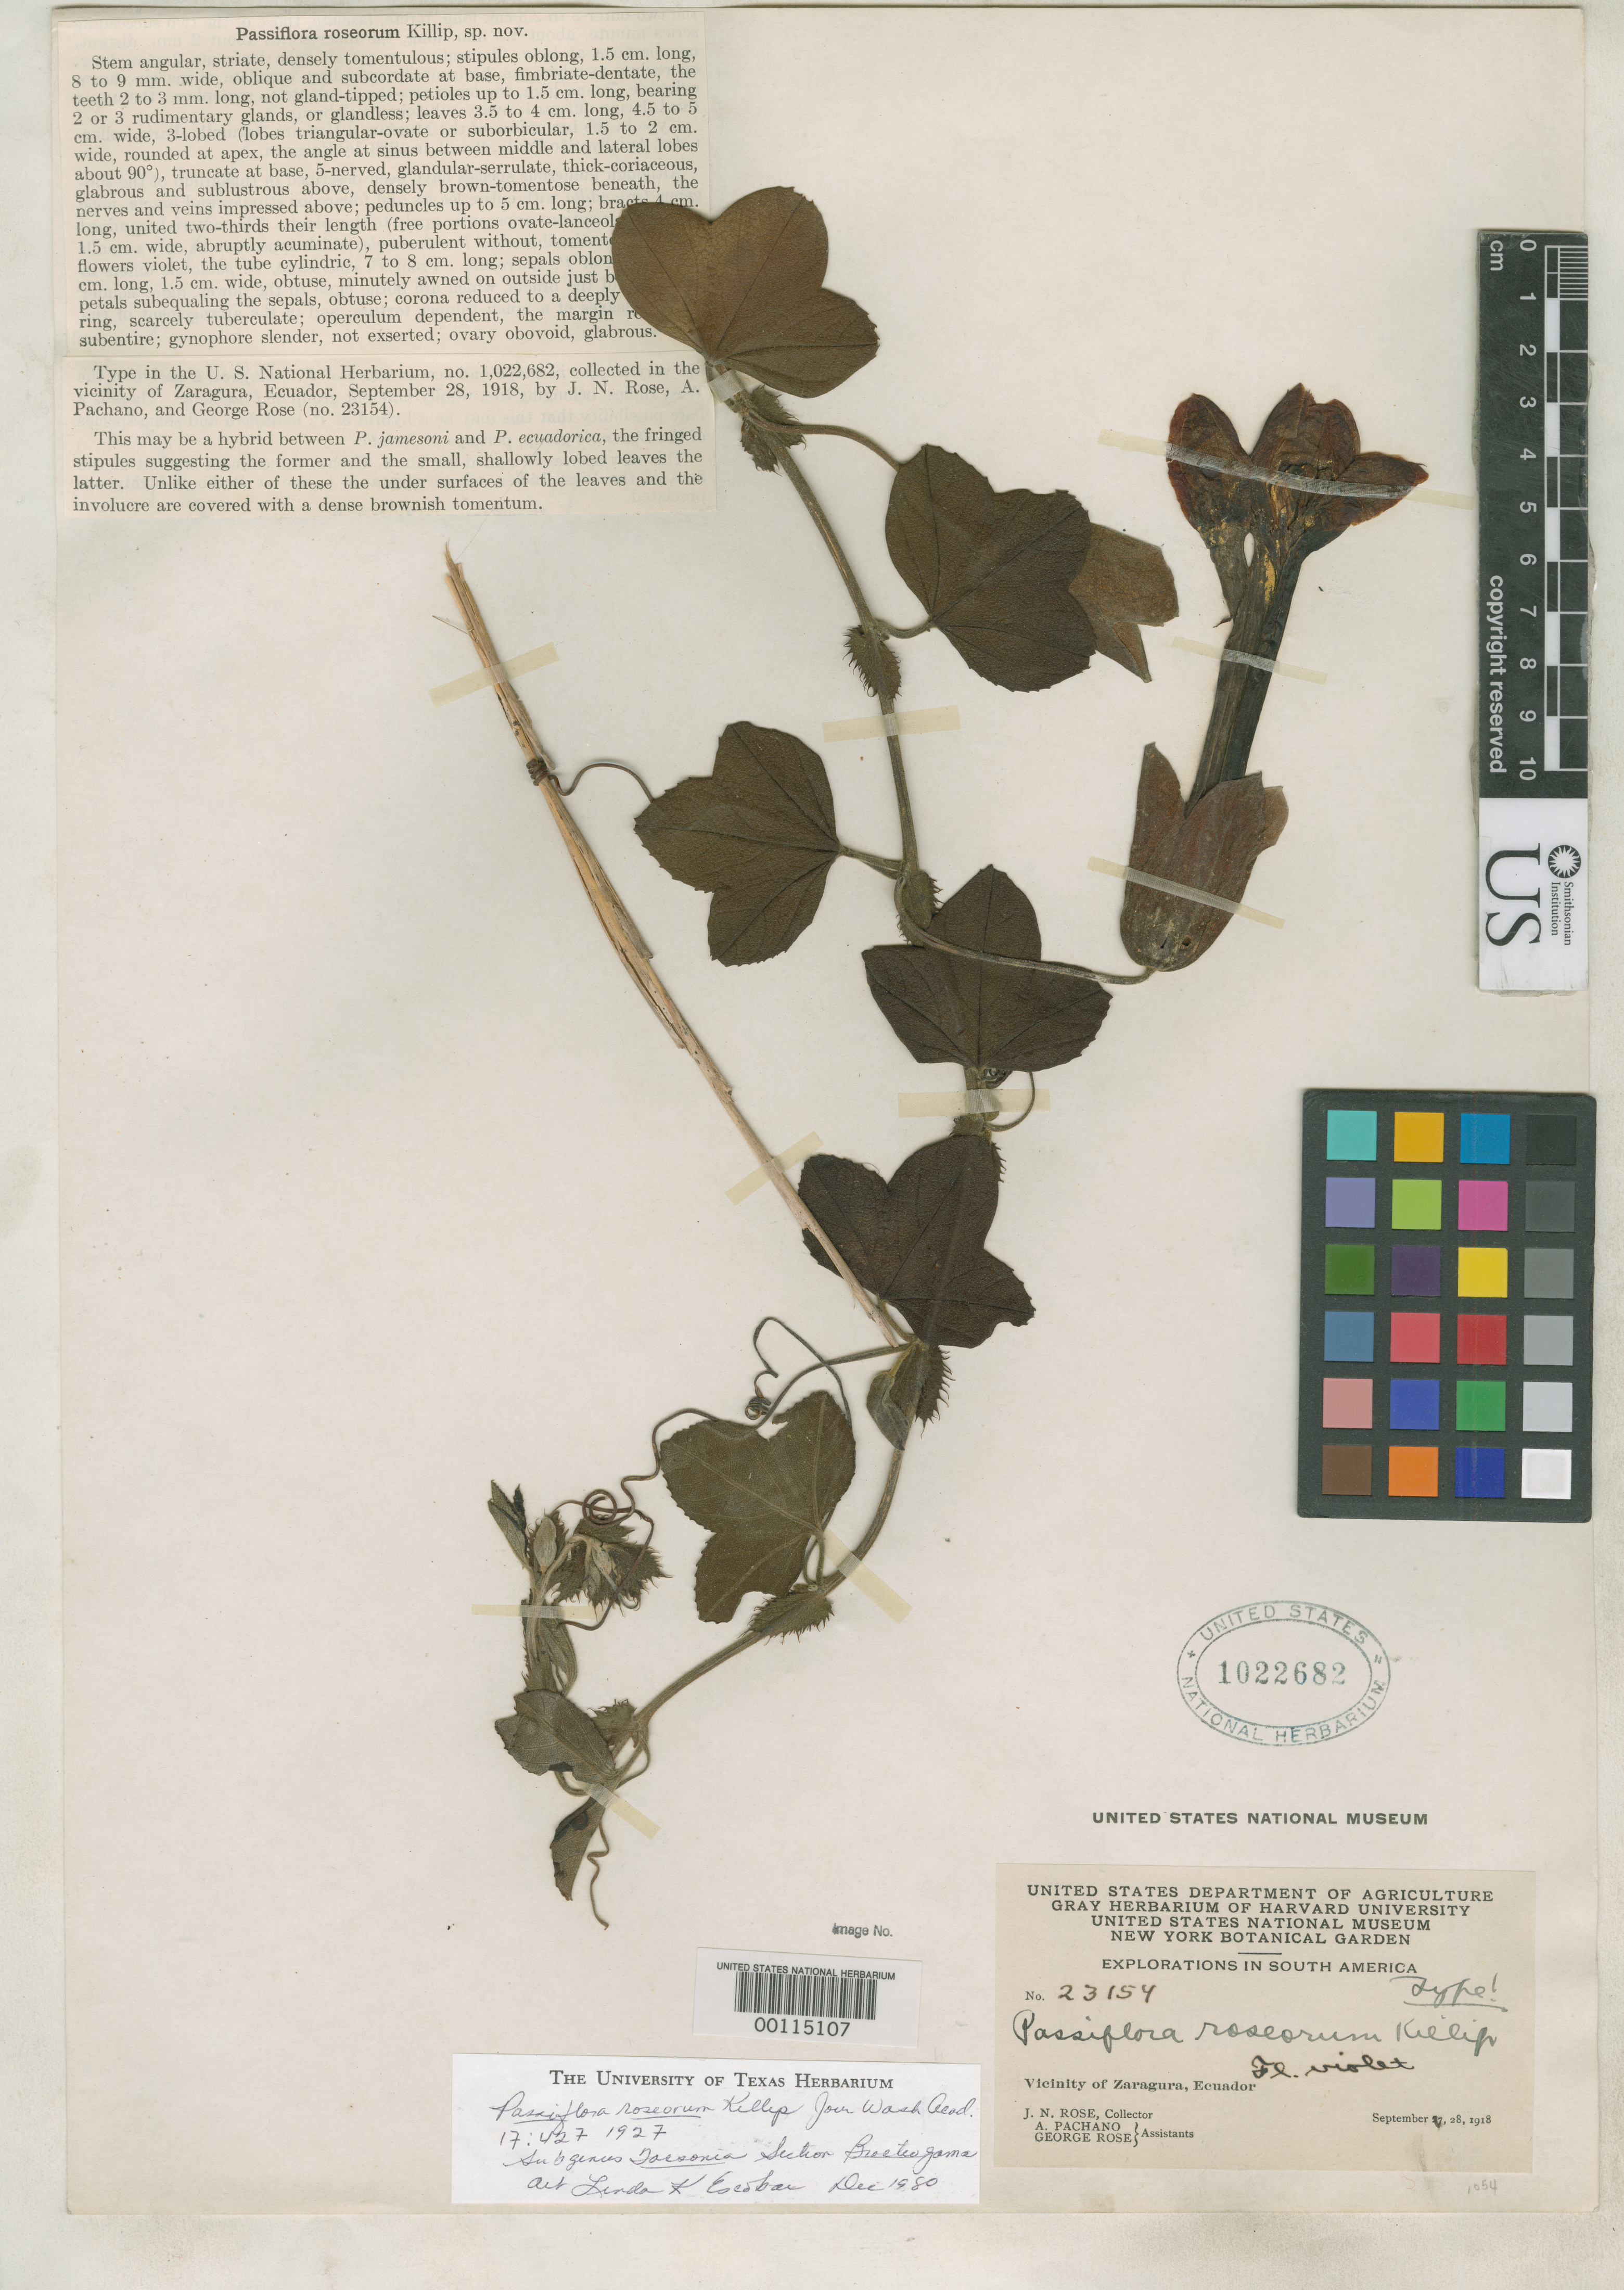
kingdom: Plantae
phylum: Tracheophyta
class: Magnoliopsida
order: Malpighiales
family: Passifloraceae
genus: Passiflora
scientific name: Passiflora roseorum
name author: Killip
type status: Holotype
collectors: J. N. Rose, A. Pachano & G. Rose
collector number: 23154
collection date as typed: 28 Sep 1918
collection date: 1918-09-28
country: Ecuador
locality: Zaragura.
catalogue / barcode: US 1022682